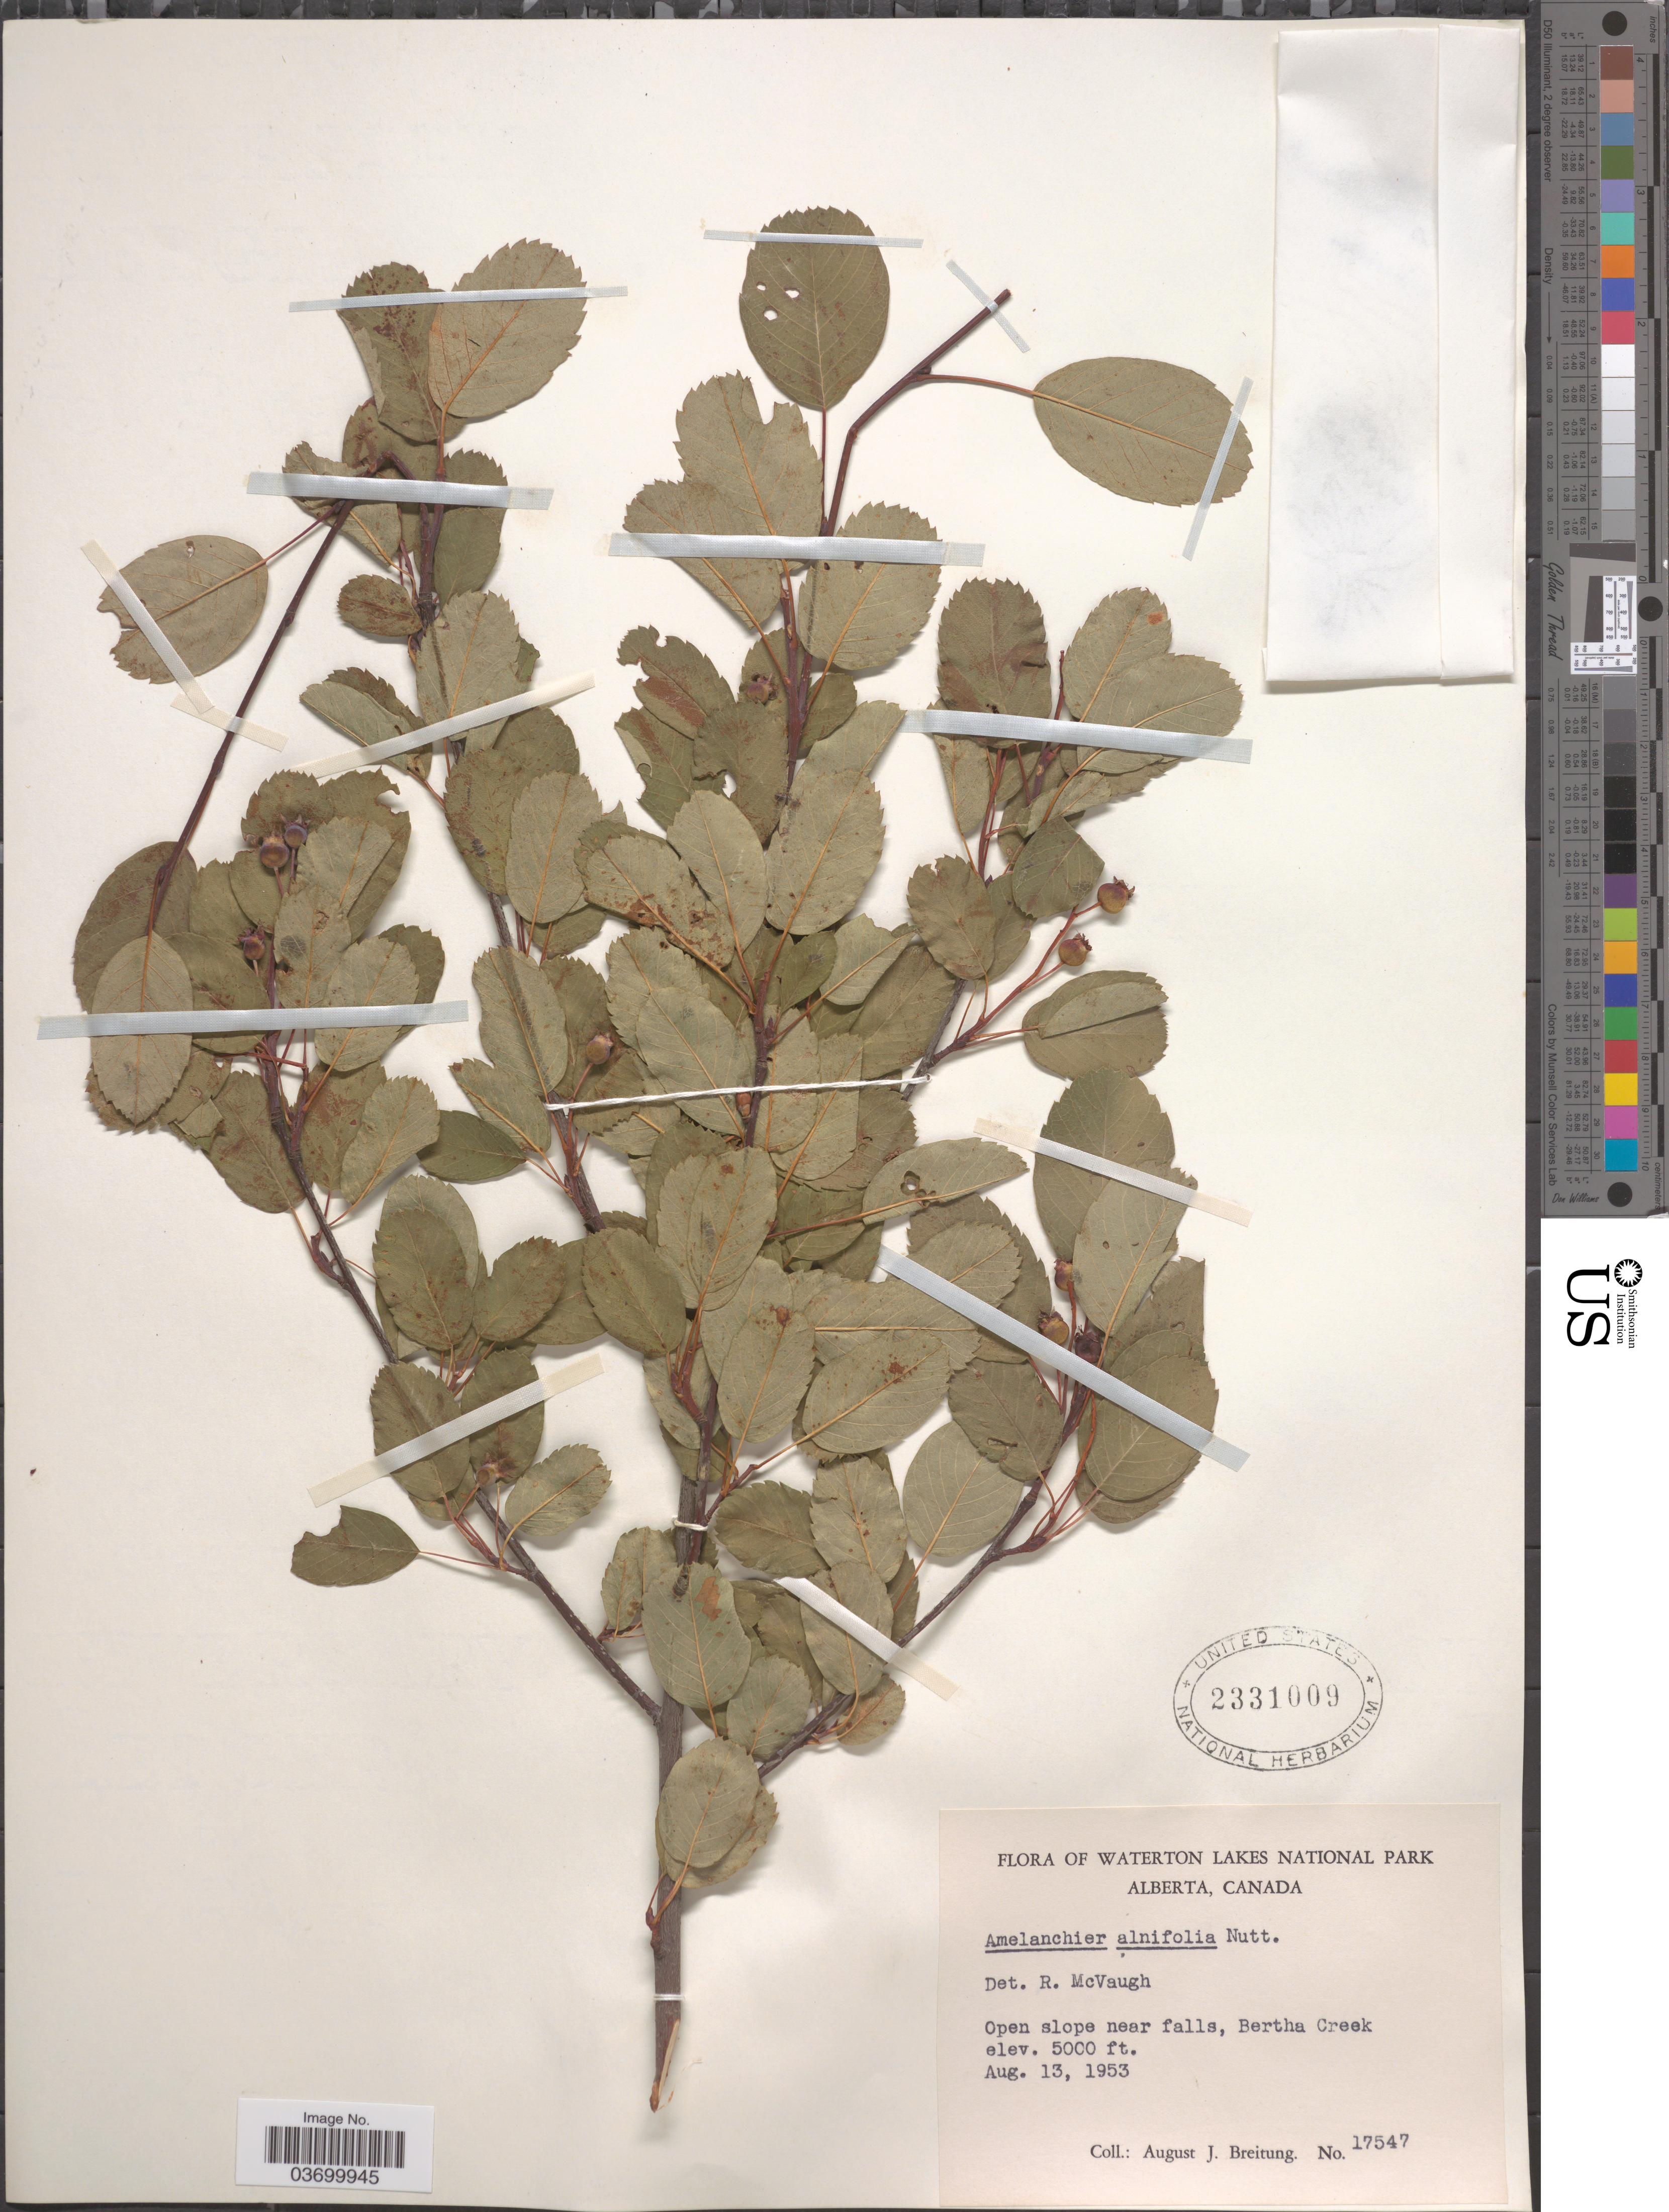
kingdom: Plantae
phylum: Tracheophyta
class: Magnoliopsida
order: Rosales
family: Rosaceae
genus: Amelanchier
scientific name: Amelanchier alnifolia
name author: (Nutt.) Nutt. ex M. Roem.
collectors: A. Breitung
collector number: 17547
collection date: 1953-08-13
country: Canada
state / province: Alberta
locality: Waterton Lakes National Park. Open slope near falls, Bertha Creek.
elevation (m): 1524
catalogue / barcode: US 2331009